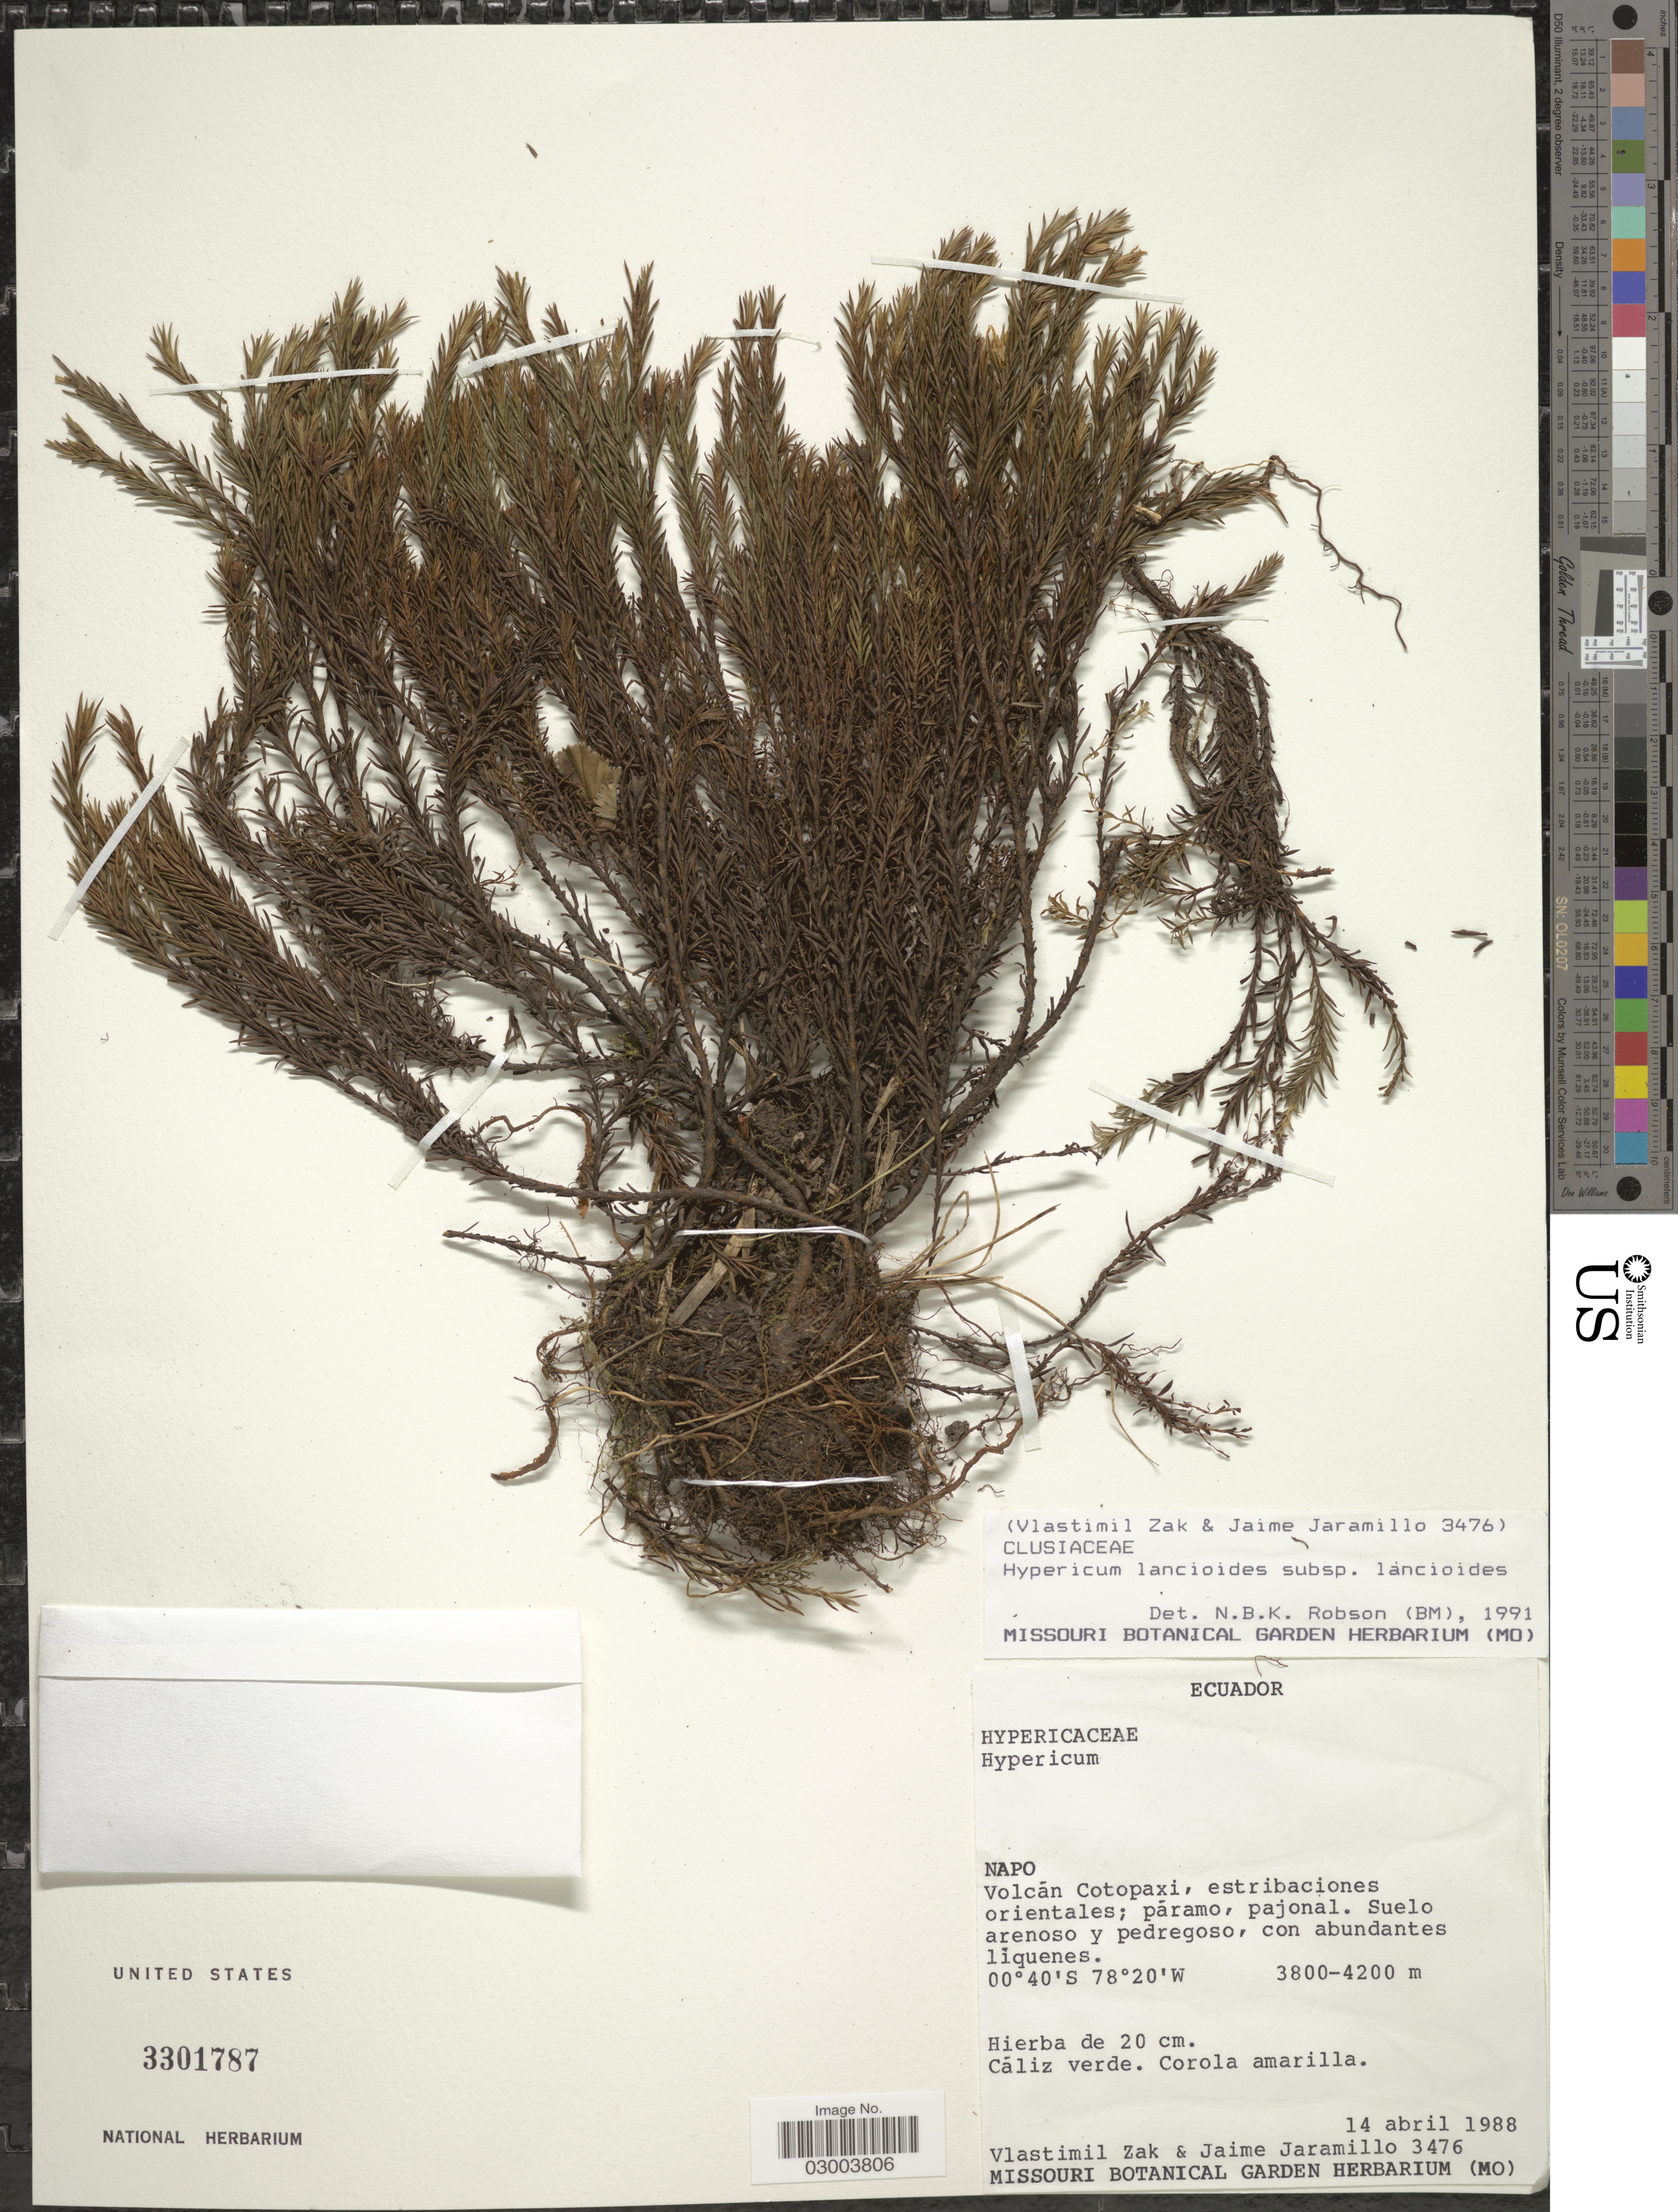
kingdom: Plantae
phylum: Tracheophyta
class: Magnoliopsida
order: Malpighiales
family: Hypericaceae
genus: Hypericum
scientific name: Hypericum lancioides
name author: Cuatrec.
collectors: V. Zak & J. Jaramillo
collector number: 3476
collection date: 1988-04-14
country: Ecuador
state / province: Napo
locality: Volcán Cotopaxi, estribaciones orientales.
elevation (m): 3800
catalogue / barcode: US 3301787